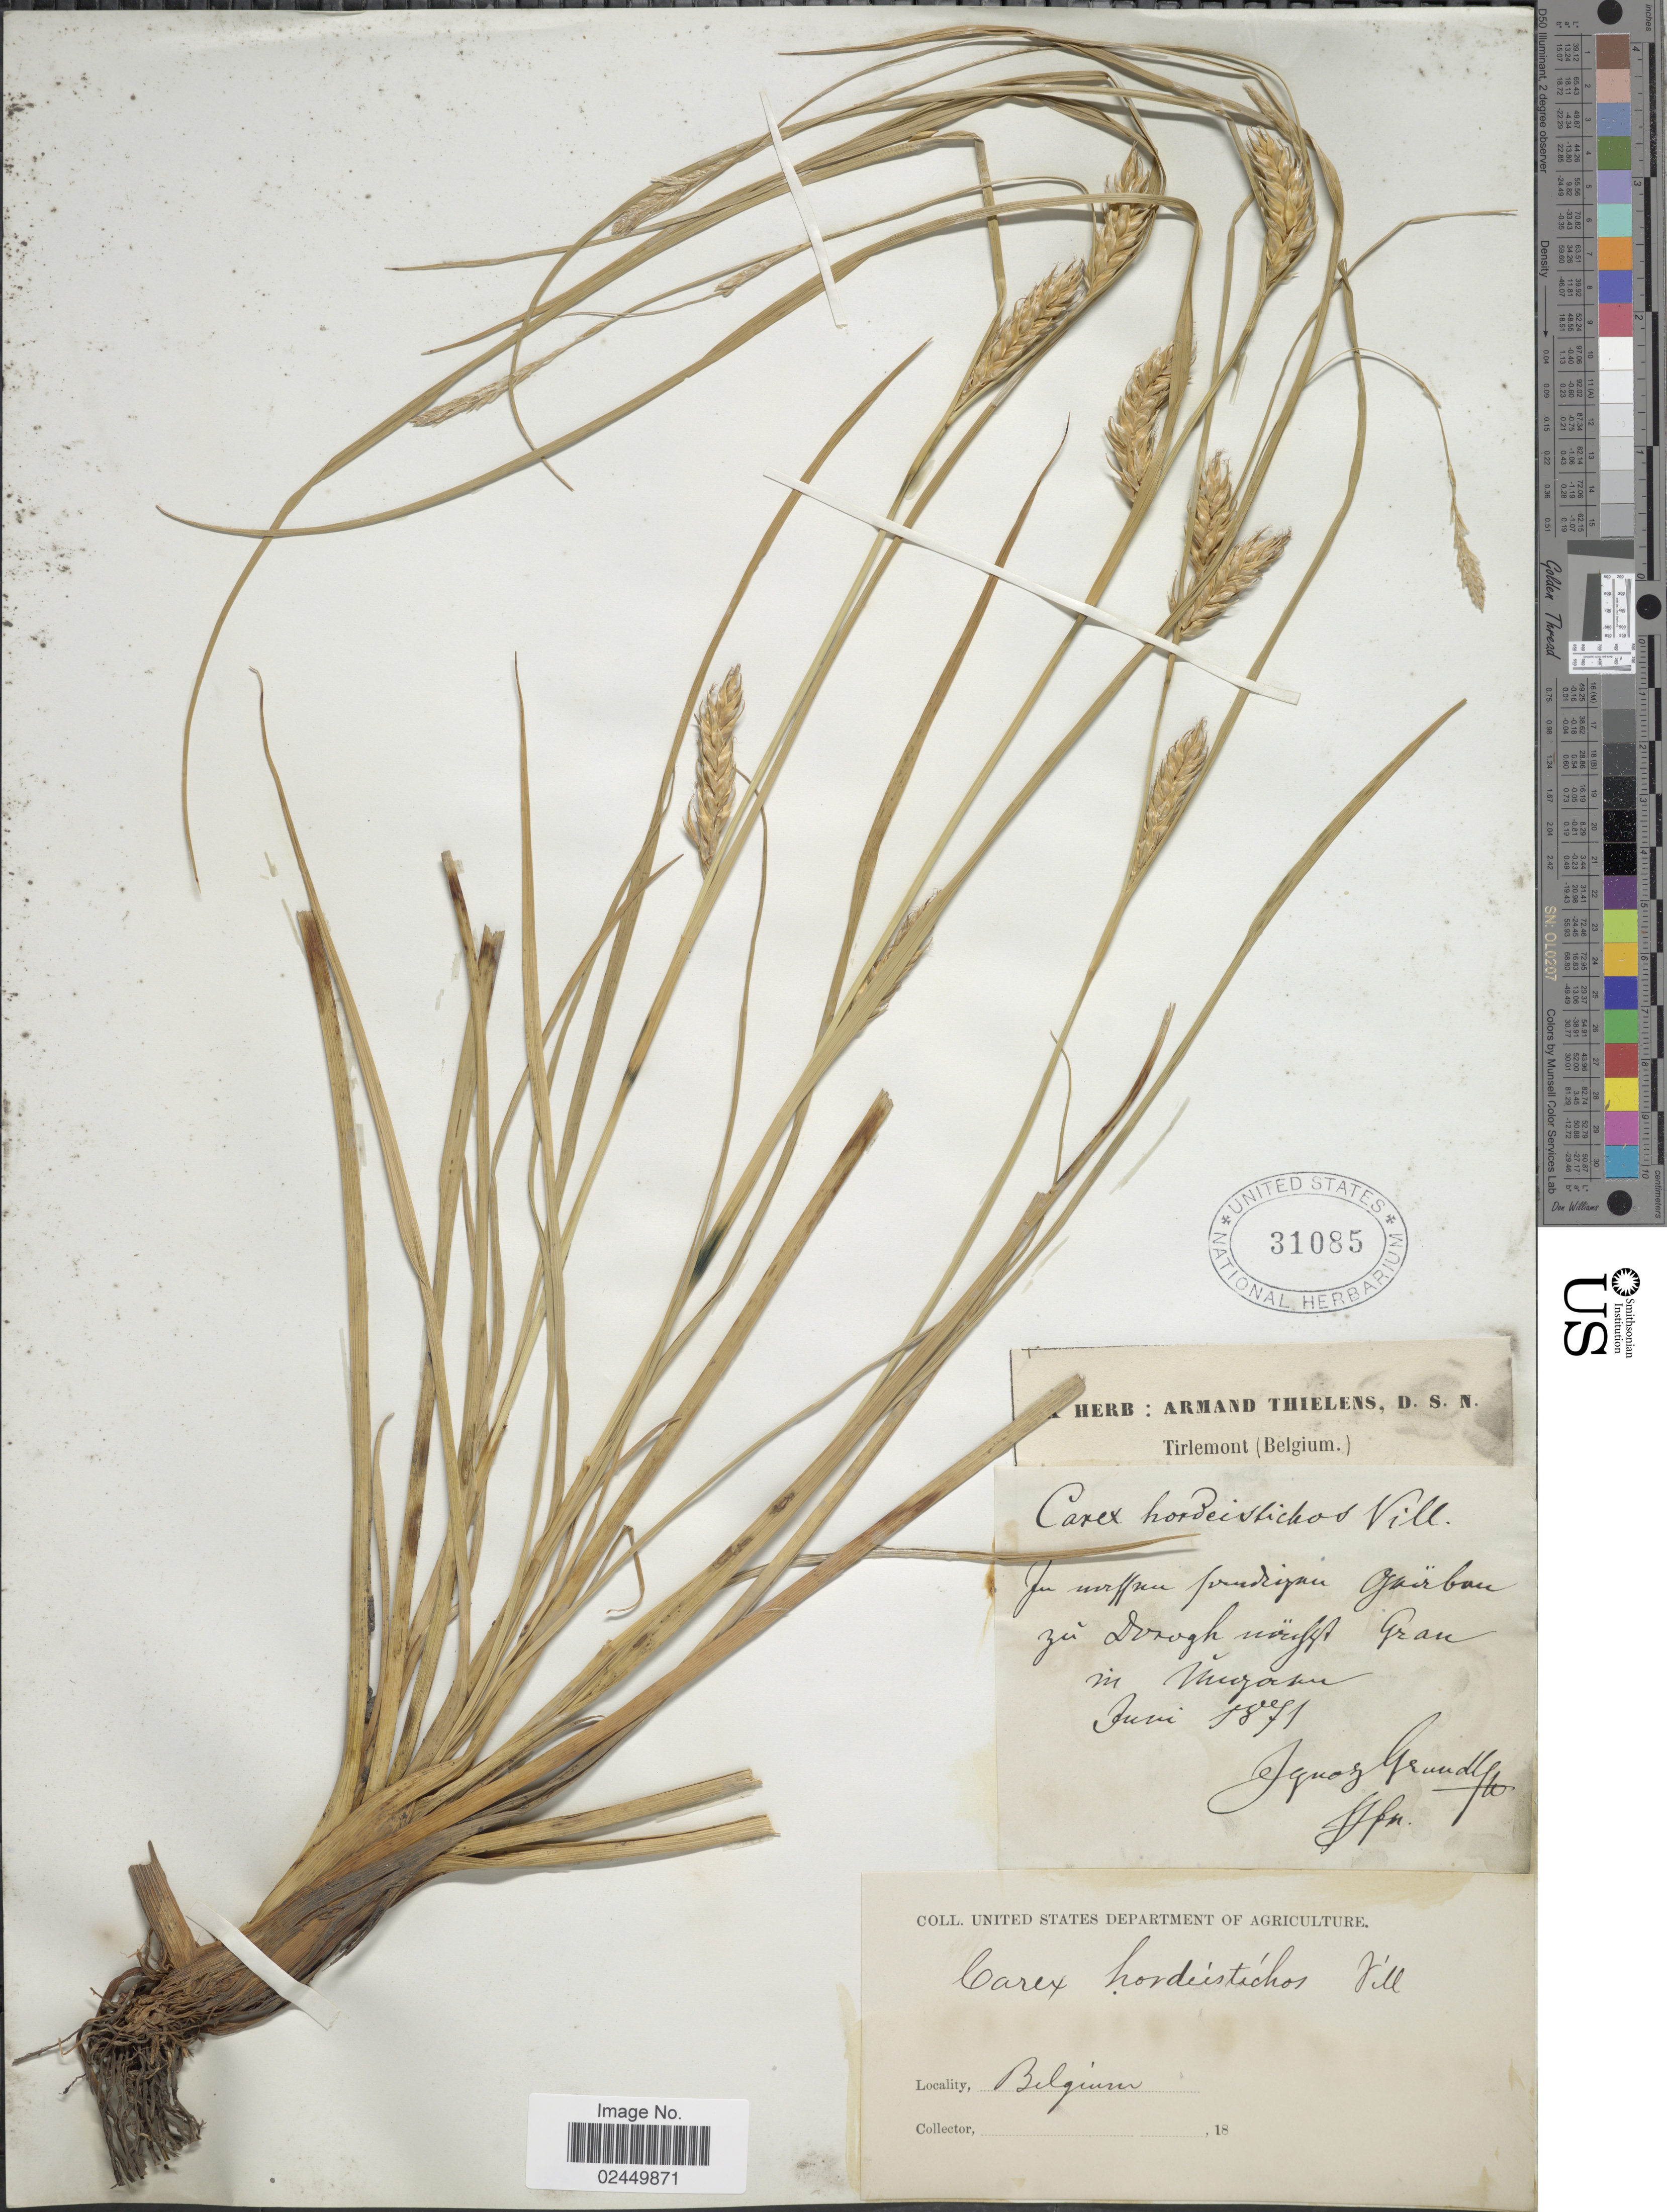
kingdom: Plantae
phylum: Tracheophyta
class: Liliopsida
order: Poales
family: Cyperaceae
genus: Carex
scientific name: Carex hordeistichos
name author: Vill.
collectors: I. Grundl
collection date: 1871-06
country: Belgium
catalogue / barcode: US 31085